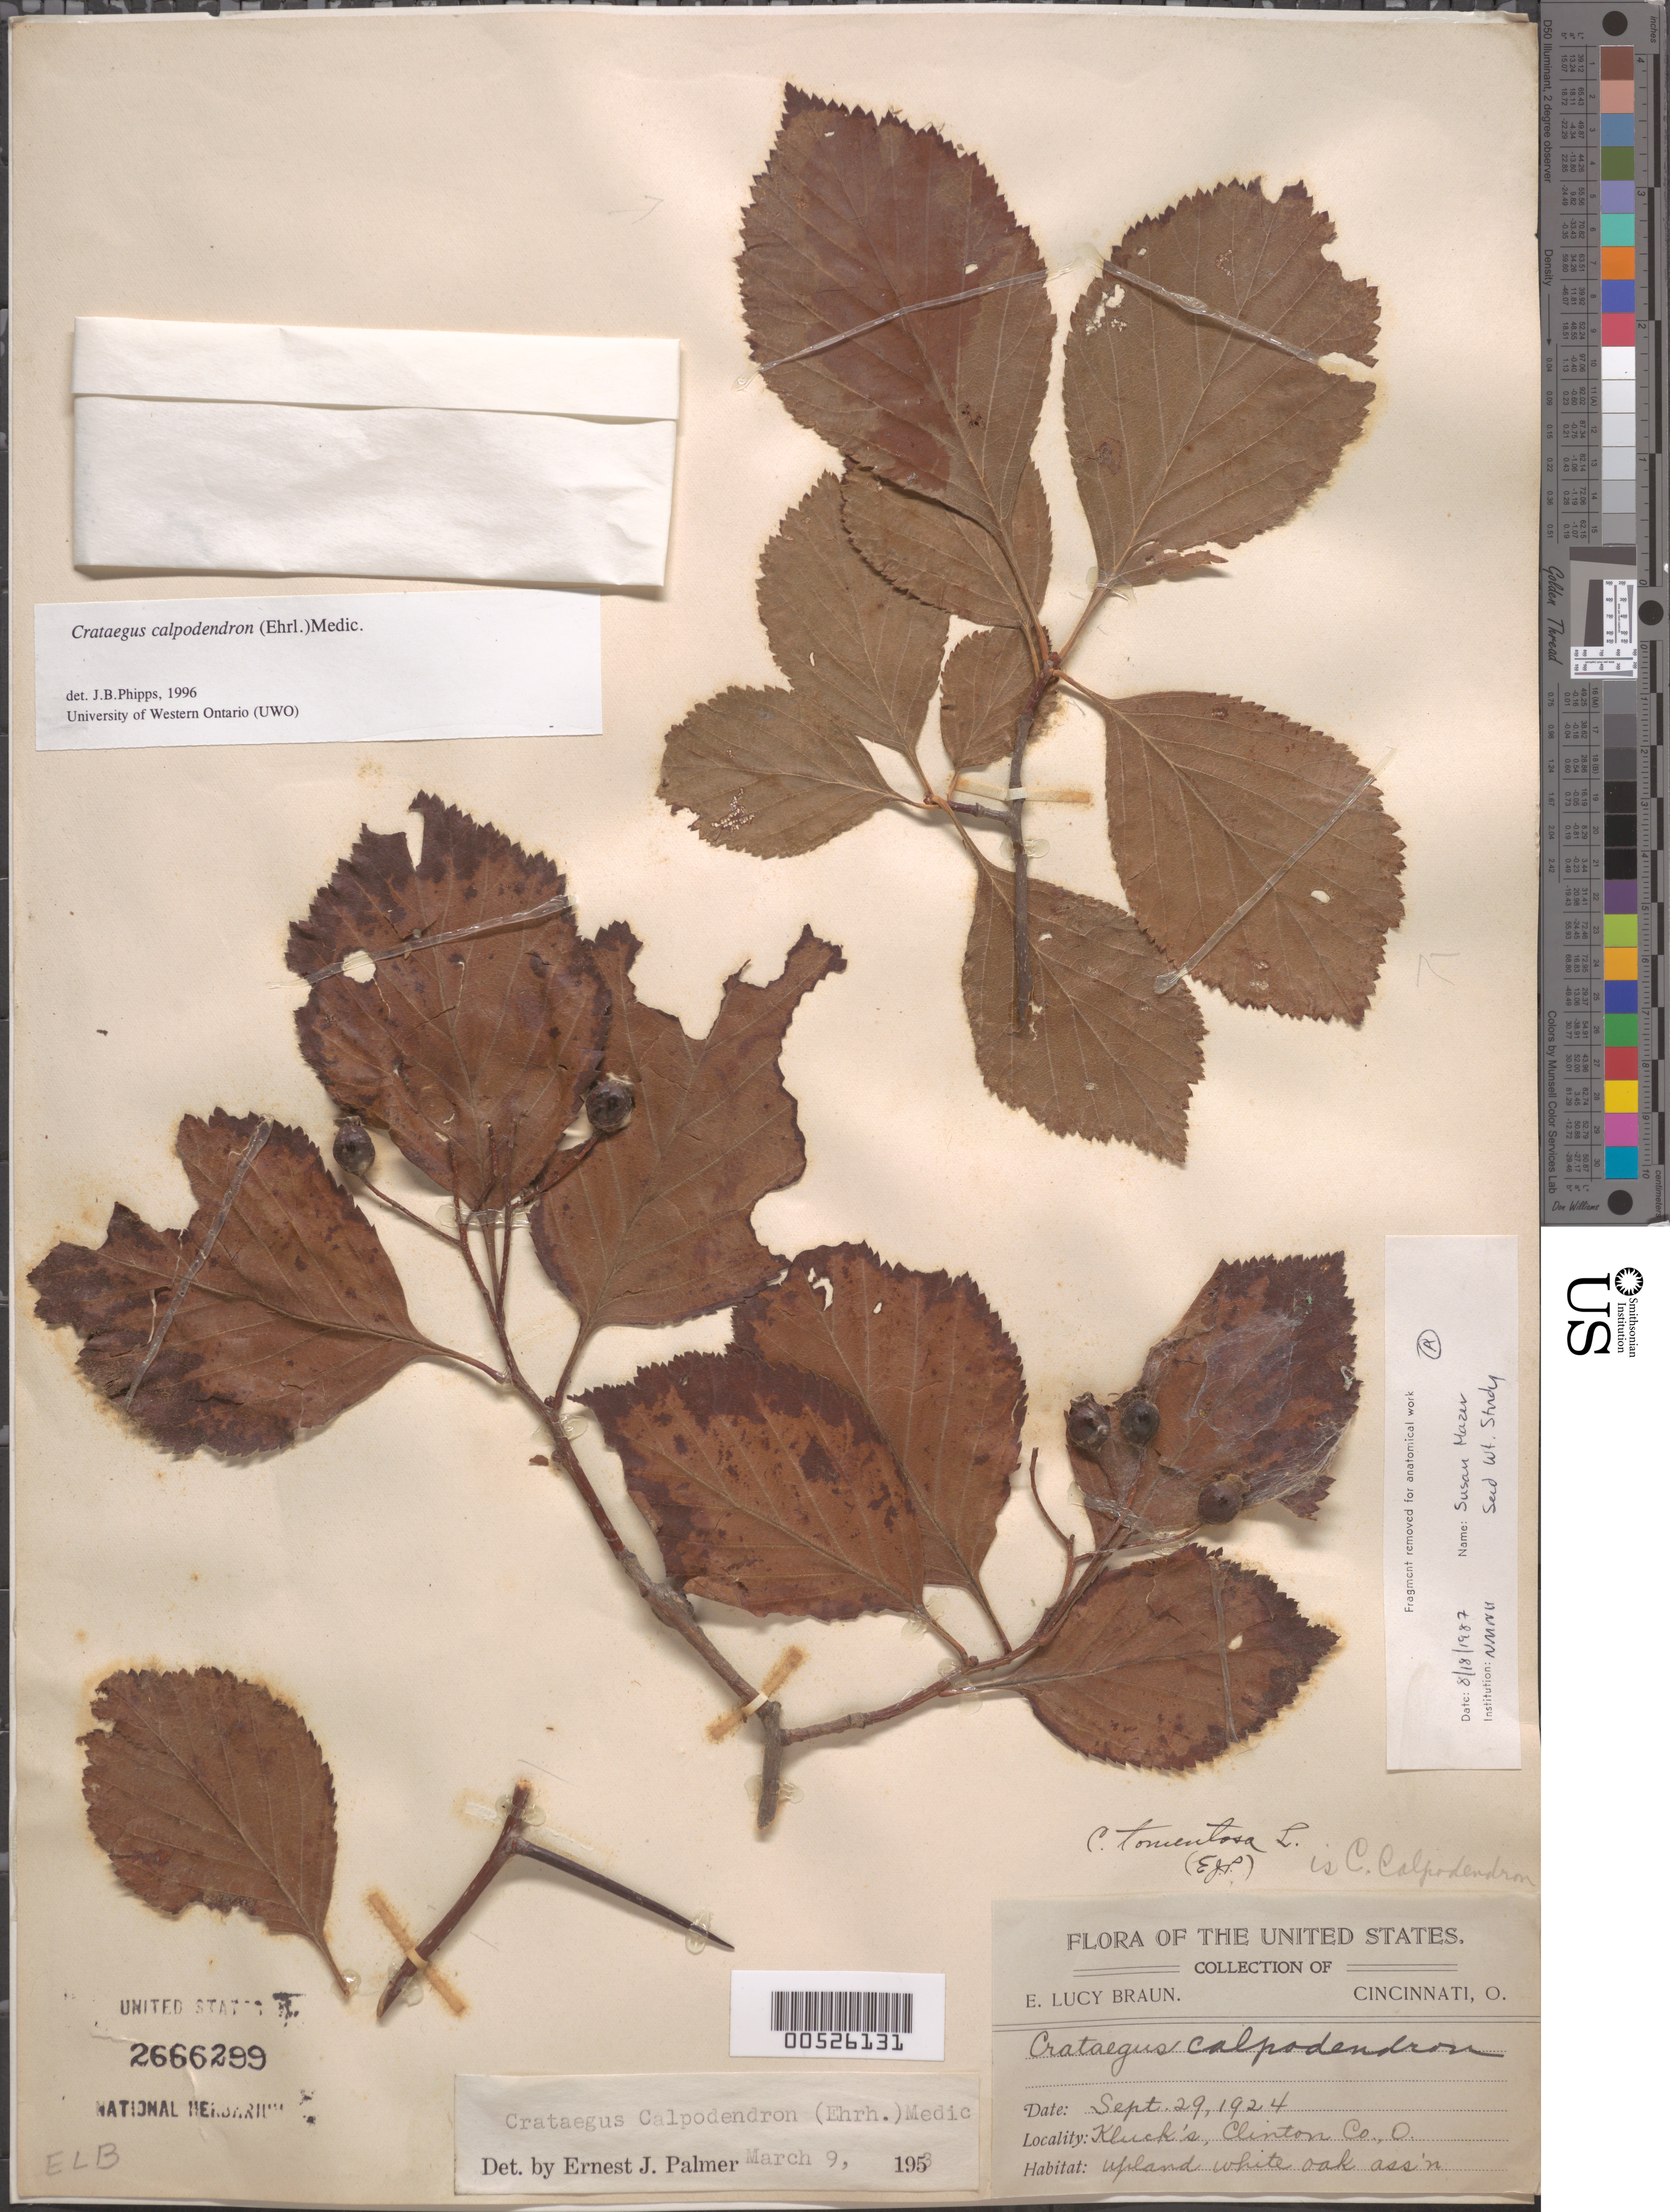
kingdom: Plantae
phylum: Tracheophyta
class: Magnoliopsida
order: Rosales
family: Rosaceae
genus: Crataegus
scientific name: Crataegus calpodendron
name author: (Ehrh.) Medik.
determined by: Palmer, E. J.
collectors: E. L. Braun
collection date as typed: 29 Sep 1924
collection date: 1924-09-29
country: United States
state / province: Ohio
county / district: Clinton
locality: Kluck's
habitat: Upland white oak ass'n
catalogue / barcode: US 2666299